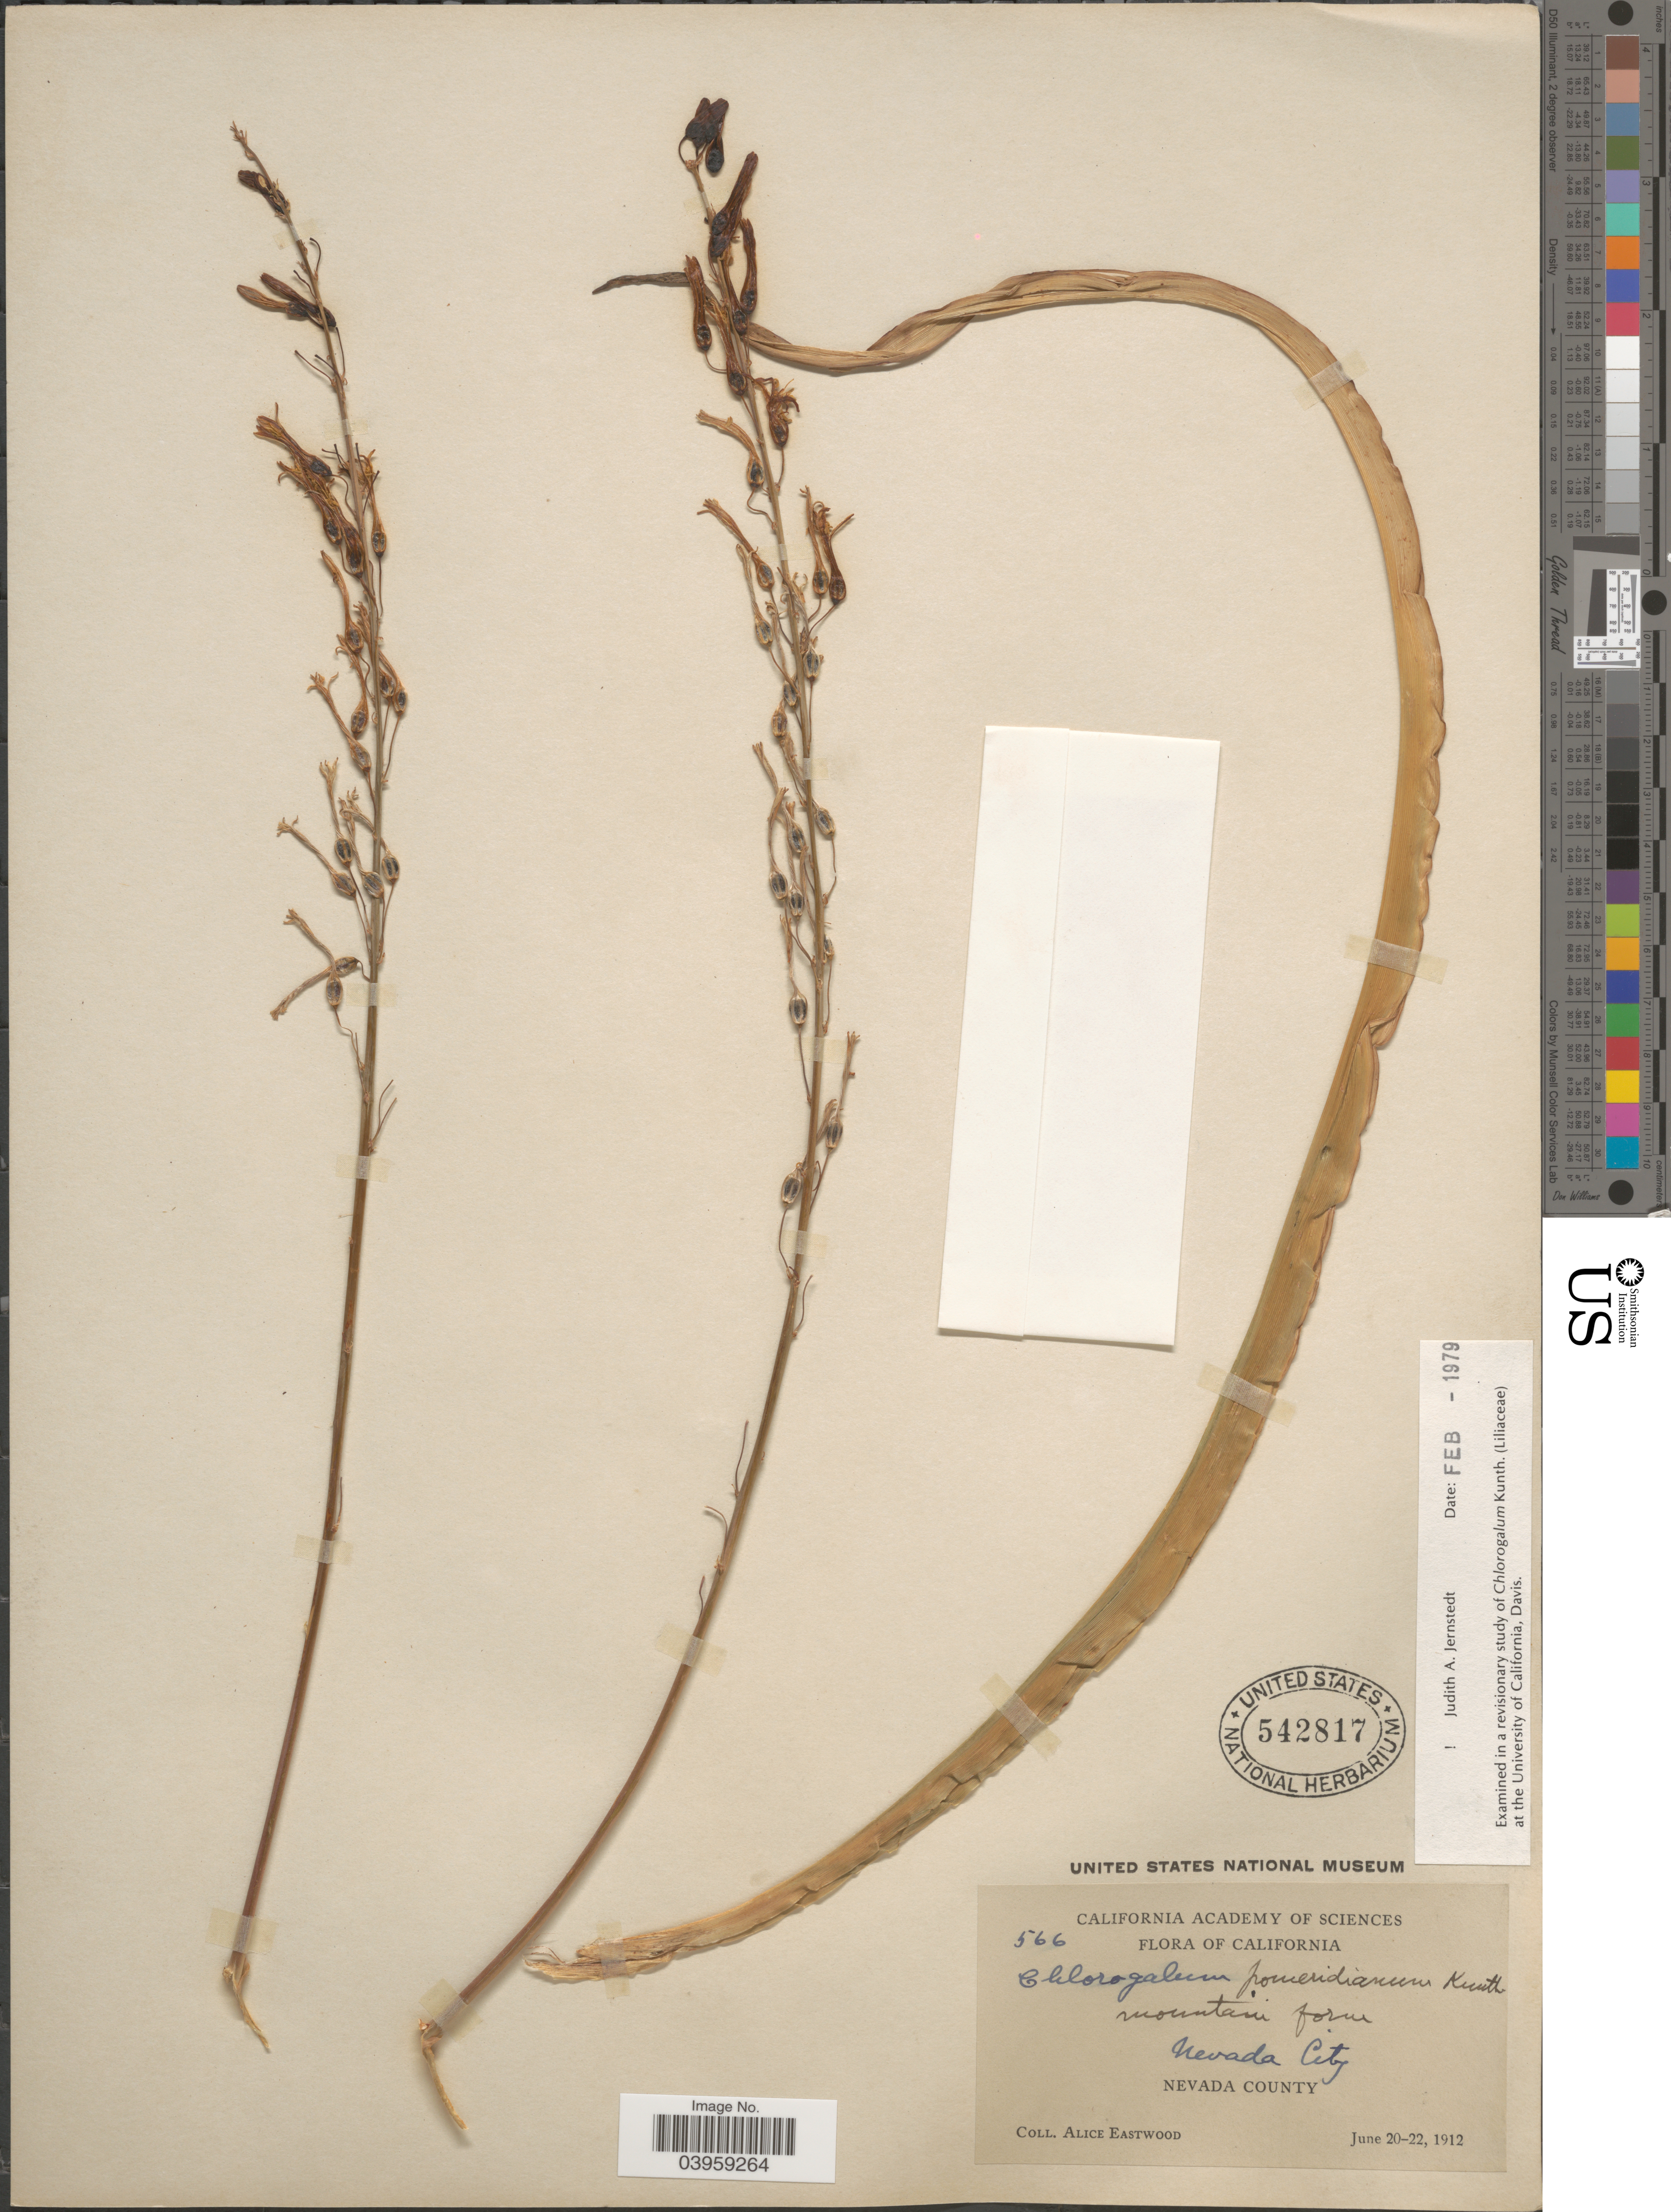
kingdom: Plantae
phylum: Tracheophyta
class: Liliopsida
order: Asparagales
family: Asparagaceae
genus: Chlorogalum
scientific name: Chlorogalum pomeridianum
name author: (DC.) Kunth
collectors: A. Eastwood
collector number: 566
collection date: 1912-06-20/1912-06-22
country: United States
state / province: California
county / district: Nevada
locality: Nevada City. Nevada County.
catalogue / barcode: US 542817